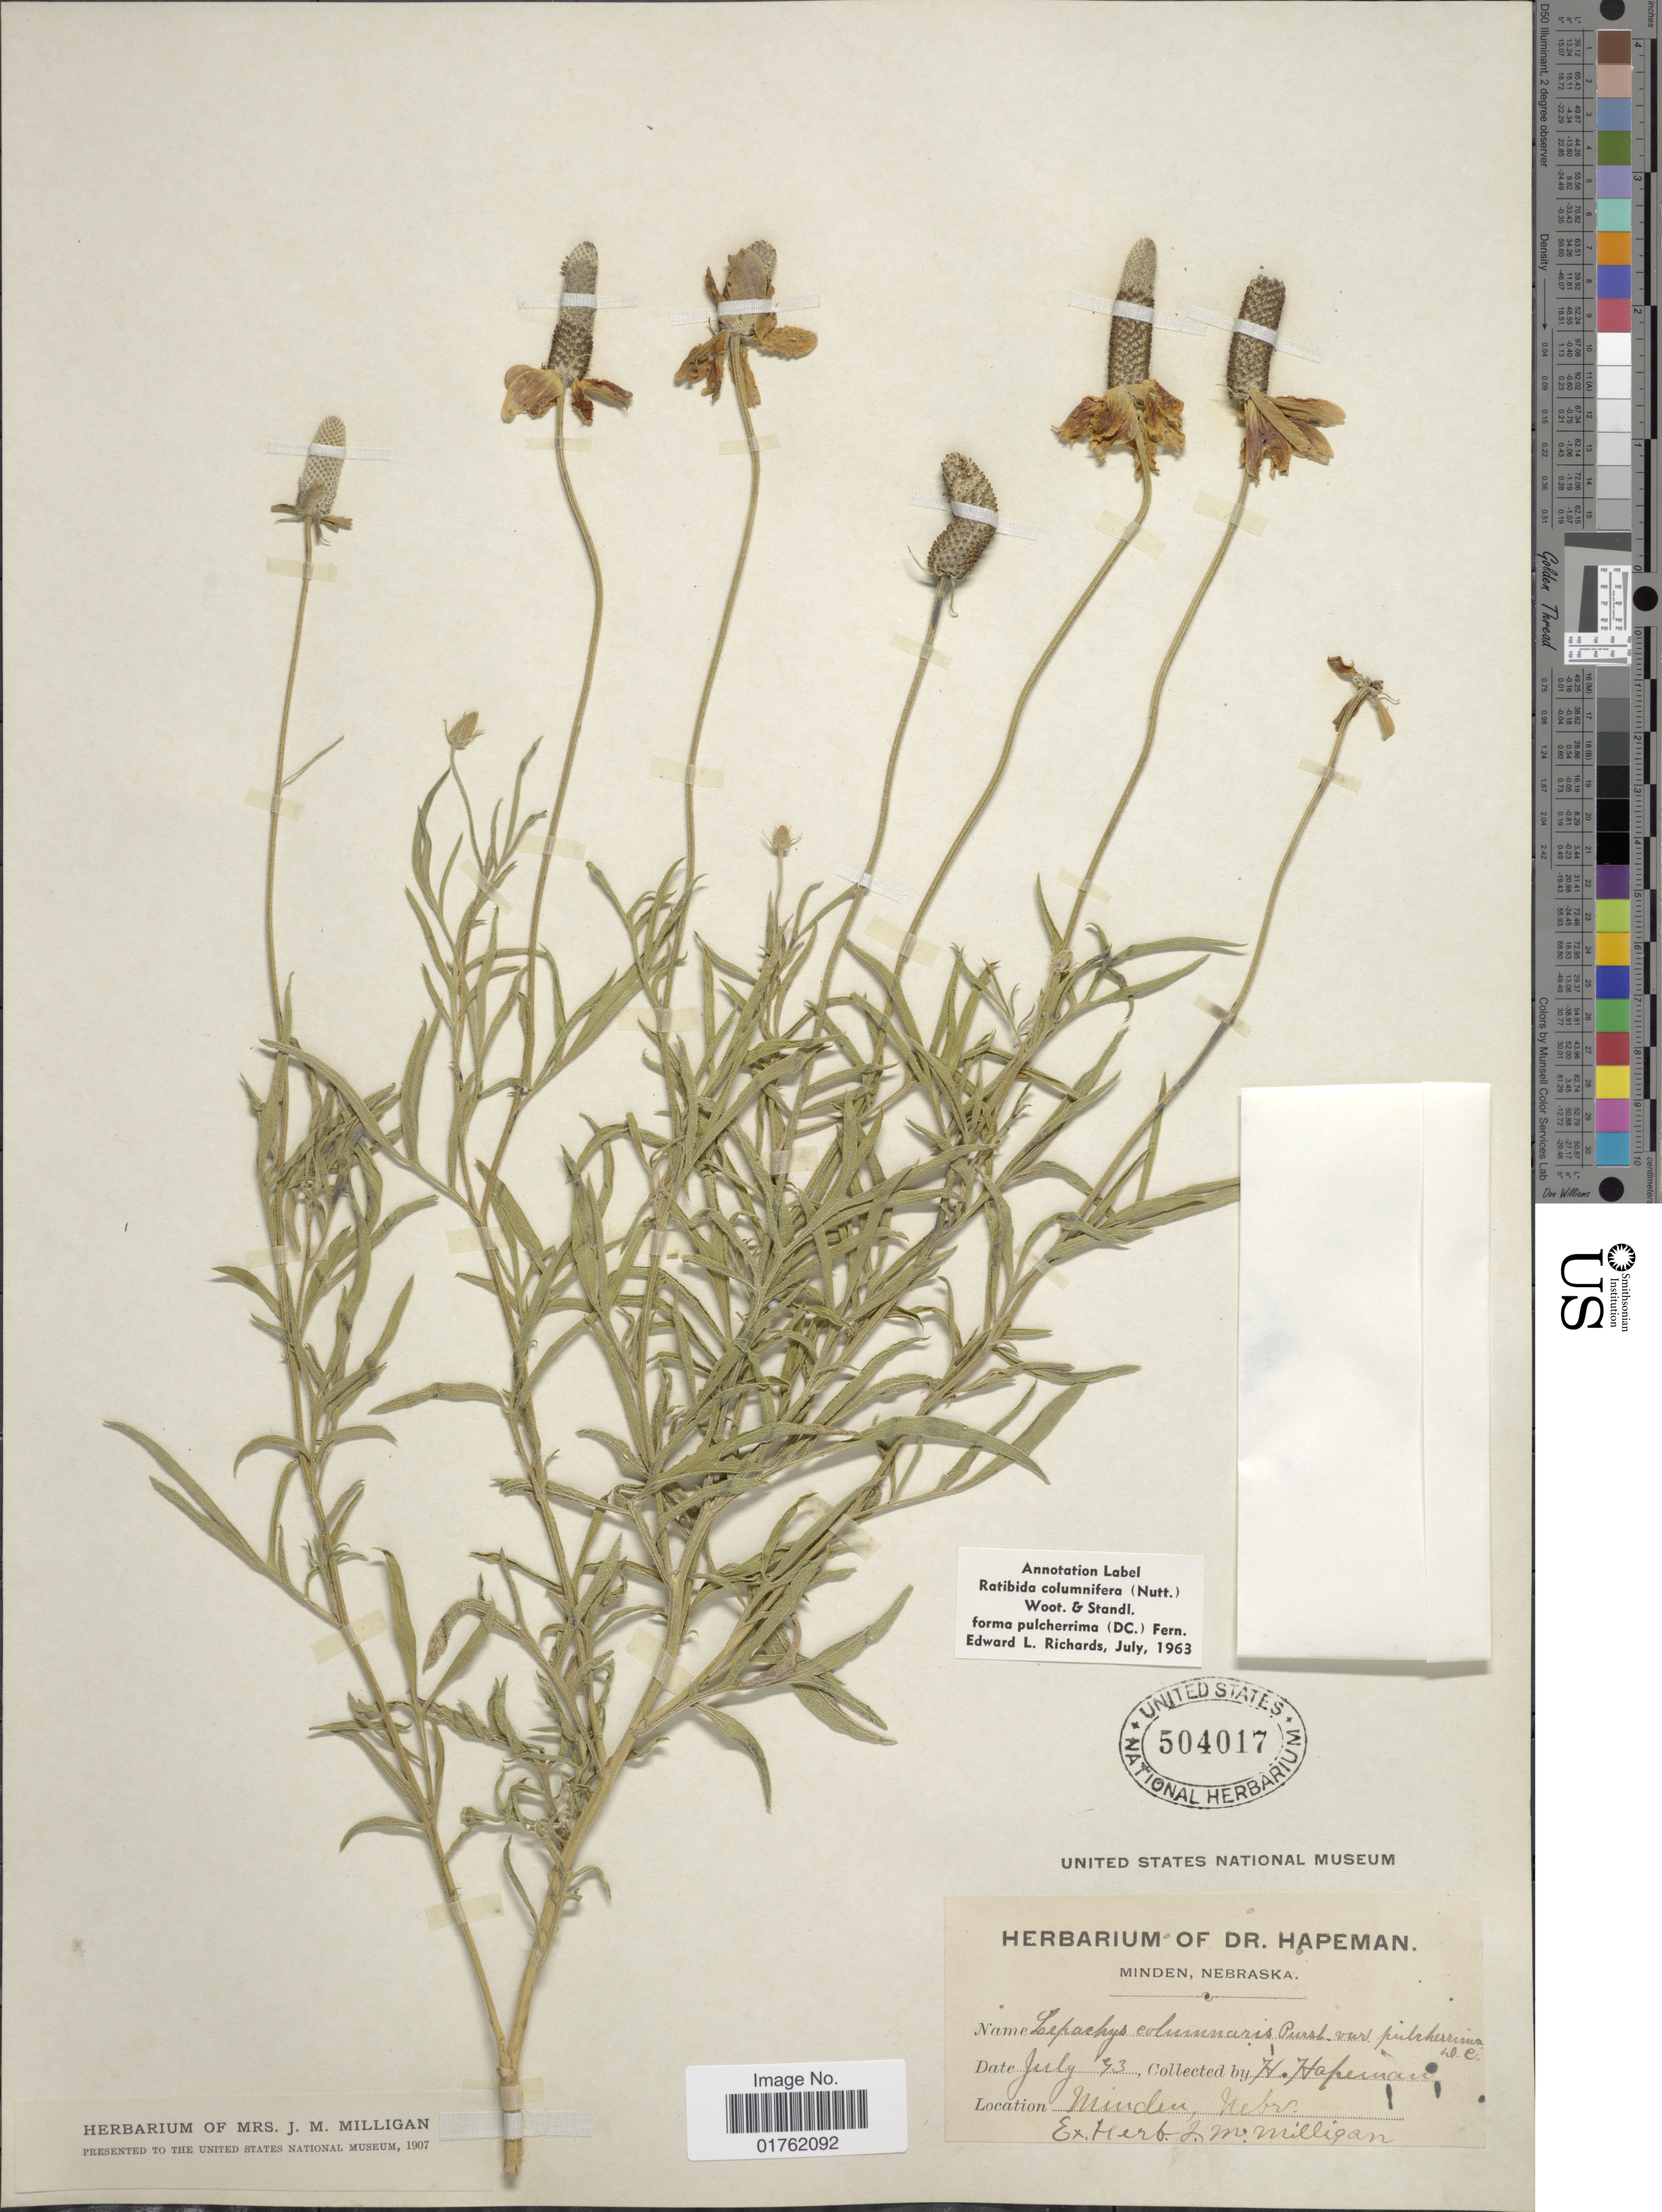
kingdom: Plantae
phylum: Tracheophyta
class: Magnoliopsida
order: Asterales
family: Asteraceae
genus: Ratibida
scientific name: Ratibida columnaris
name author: (Pursh) D. Don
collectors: H. Hapeman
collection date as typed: Transcribed d/m/y: /7/93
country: United States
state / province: Nebraska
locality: Minden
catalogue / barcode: US 504017